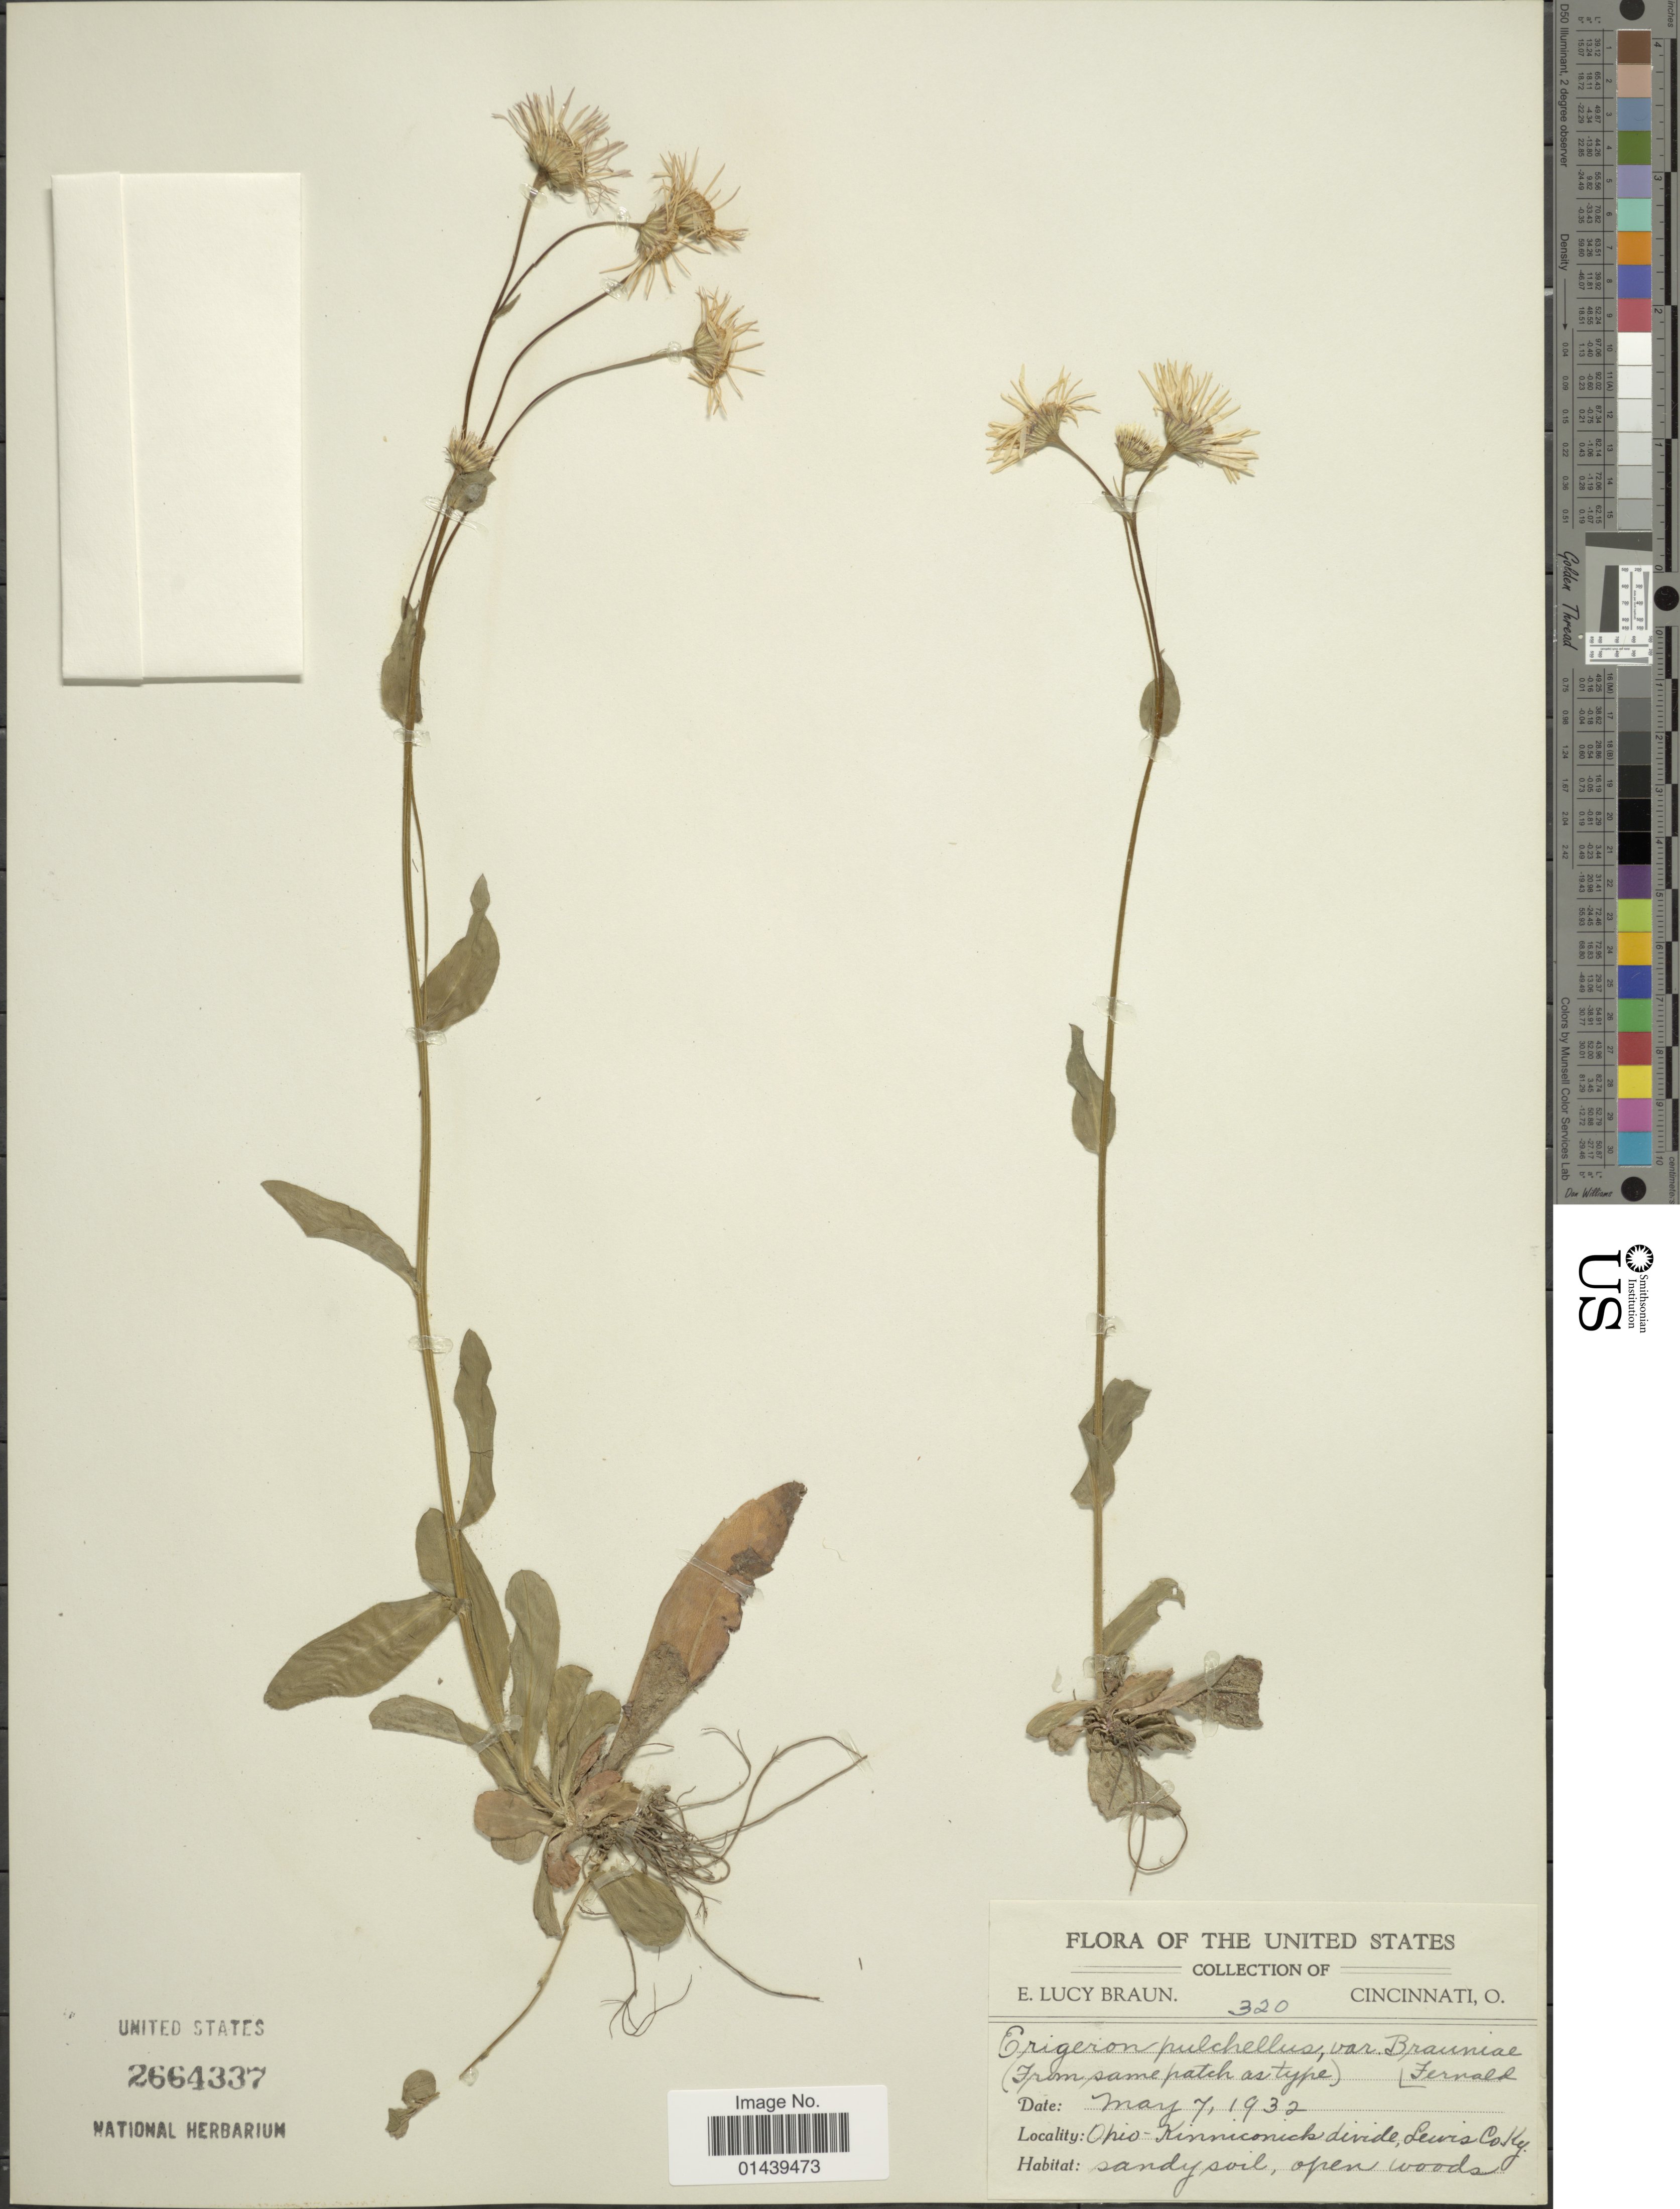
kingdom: Plantae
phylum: Tracheophyta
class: Magnoliopsida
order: Asterales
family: Asteraceae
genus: Erigeron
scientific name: Erigeron pulchellus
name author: Michx.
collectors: E. L. Braun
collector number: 320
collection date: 1932-05-07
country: United States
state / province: Kentucky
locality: Ohio-Kinniconick divide, Lewis Co.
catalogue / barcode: US 2664337